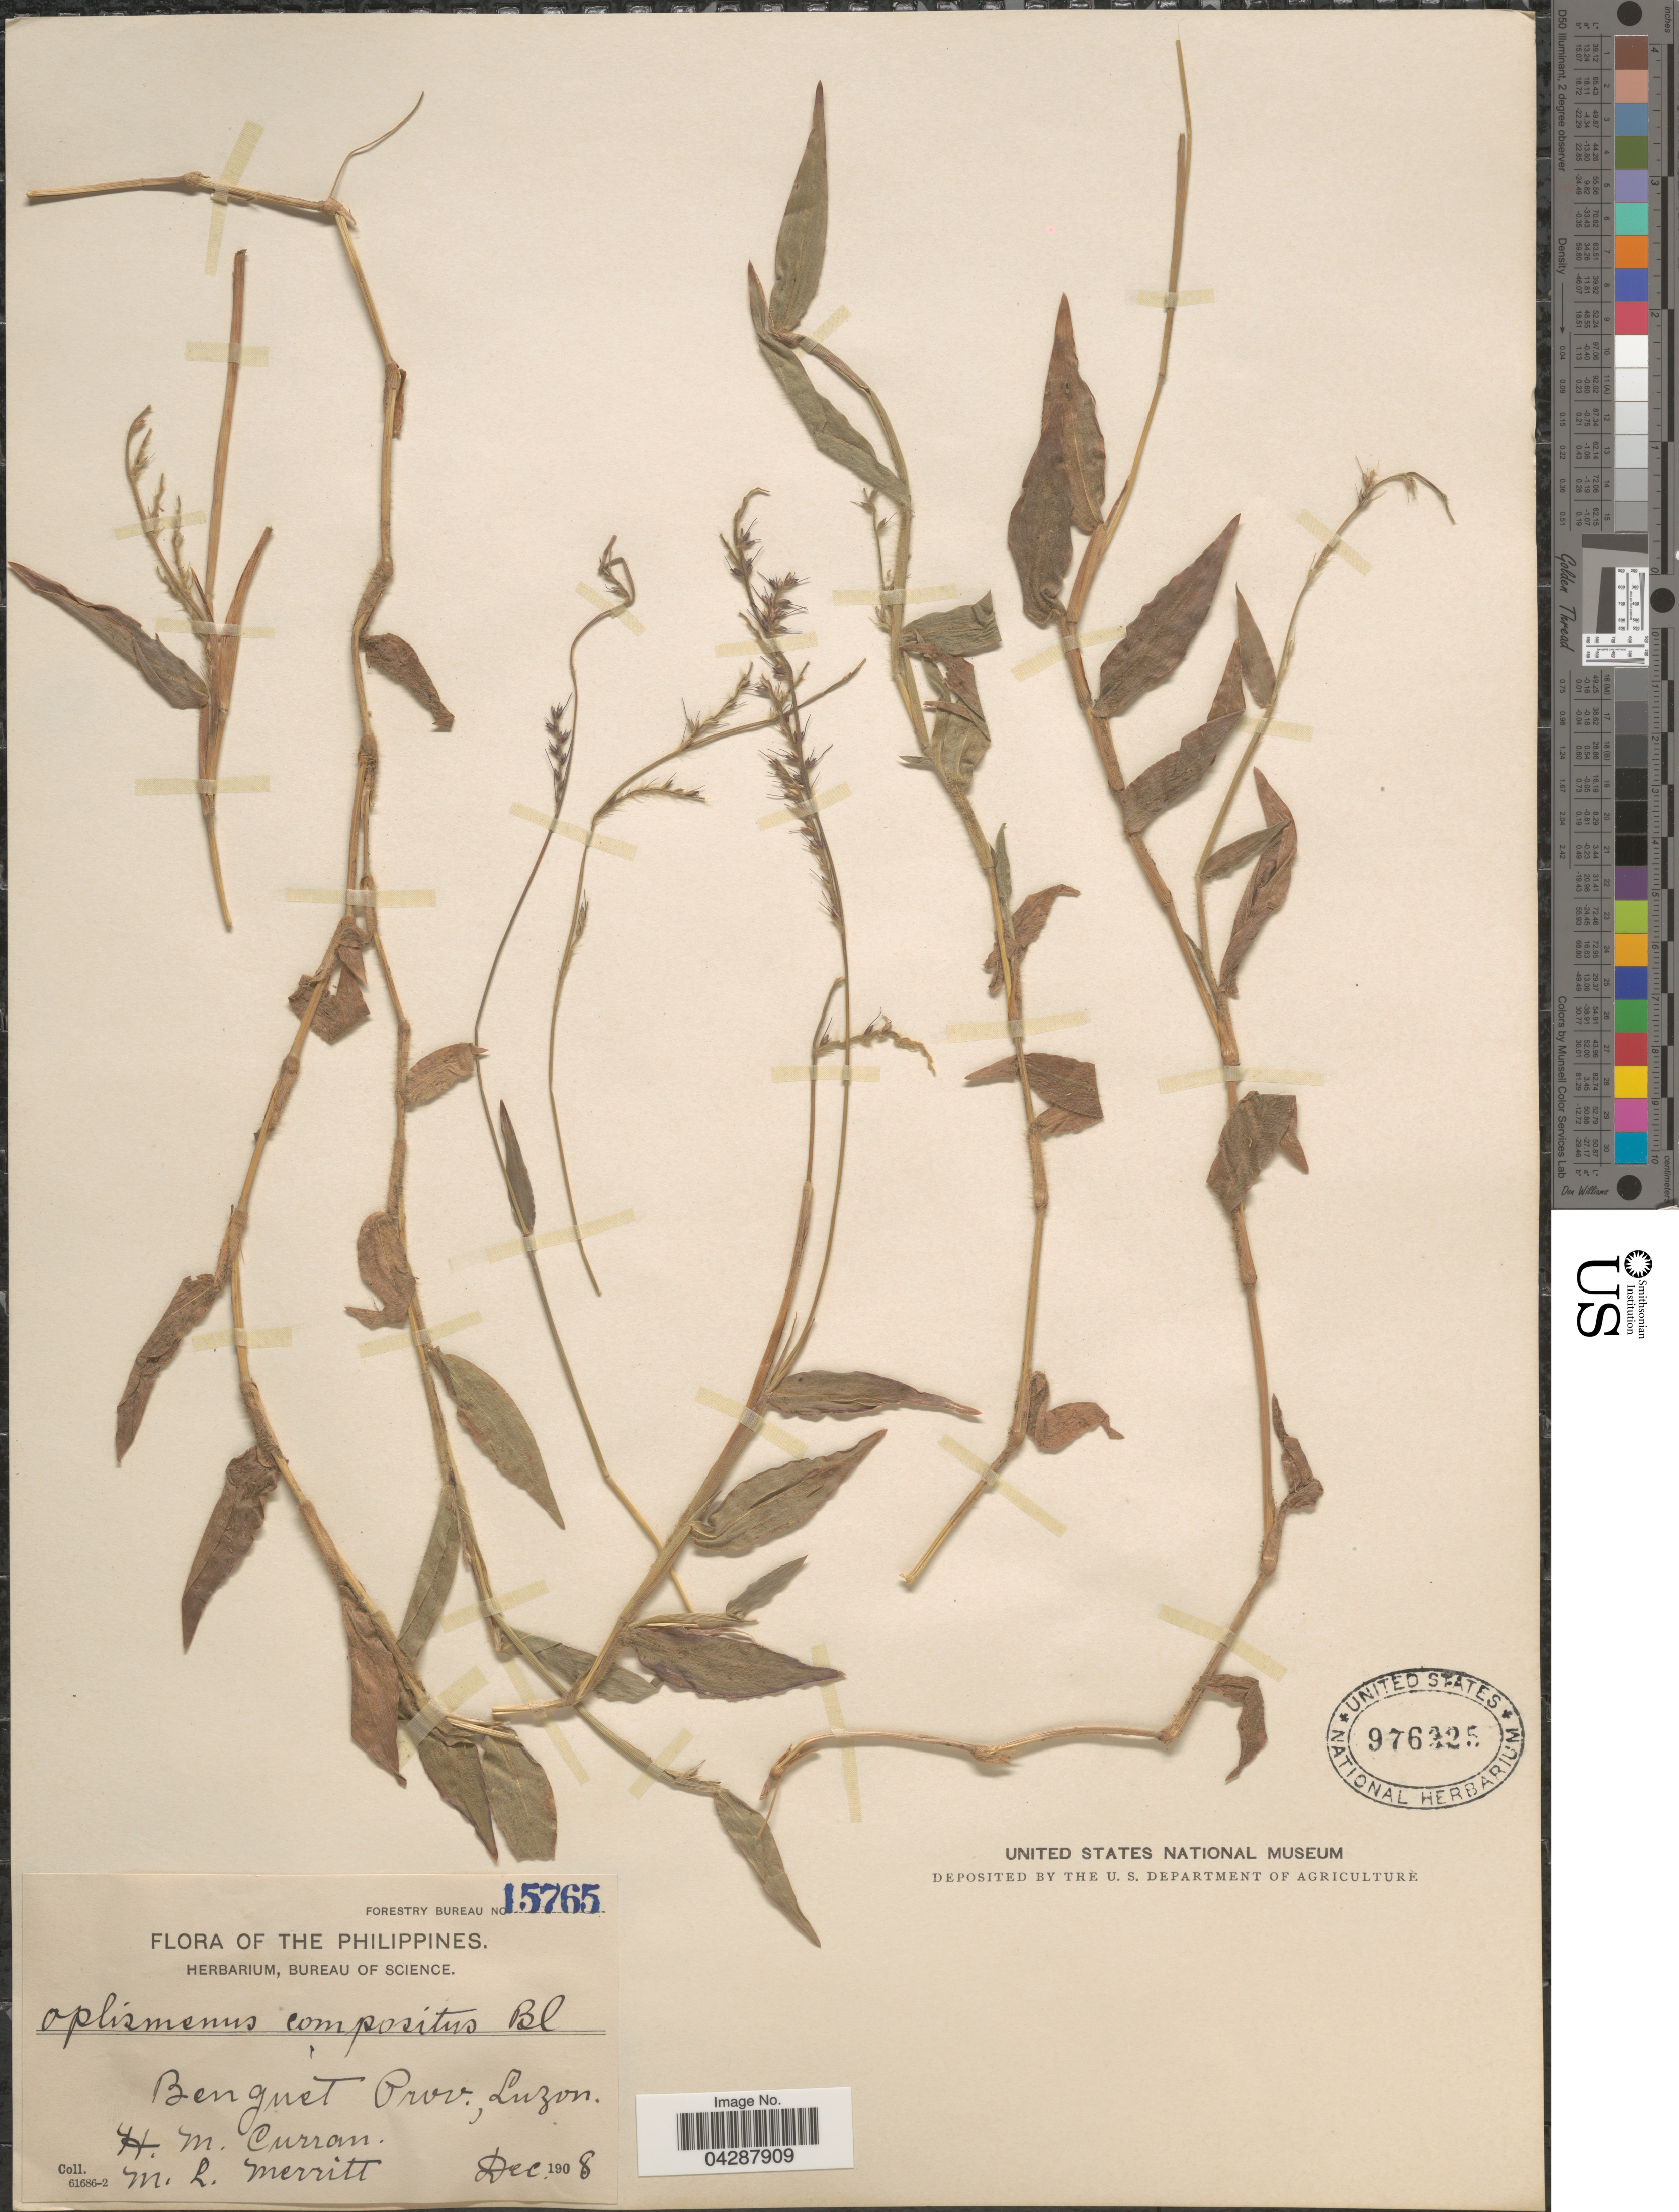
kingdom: Plantae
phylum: Tracheophyta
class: Liliopsida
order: Poales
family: Poaceae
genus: Oplismenus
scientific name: Oplismenus compositus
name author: (L.) P. Beauv.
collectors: H. M. Curran & M. L. Merritt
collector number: Forestry Bureau 15765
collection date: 1908-12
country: Philippines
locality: Benguet Prov., Luzon.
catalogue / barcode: US 976325